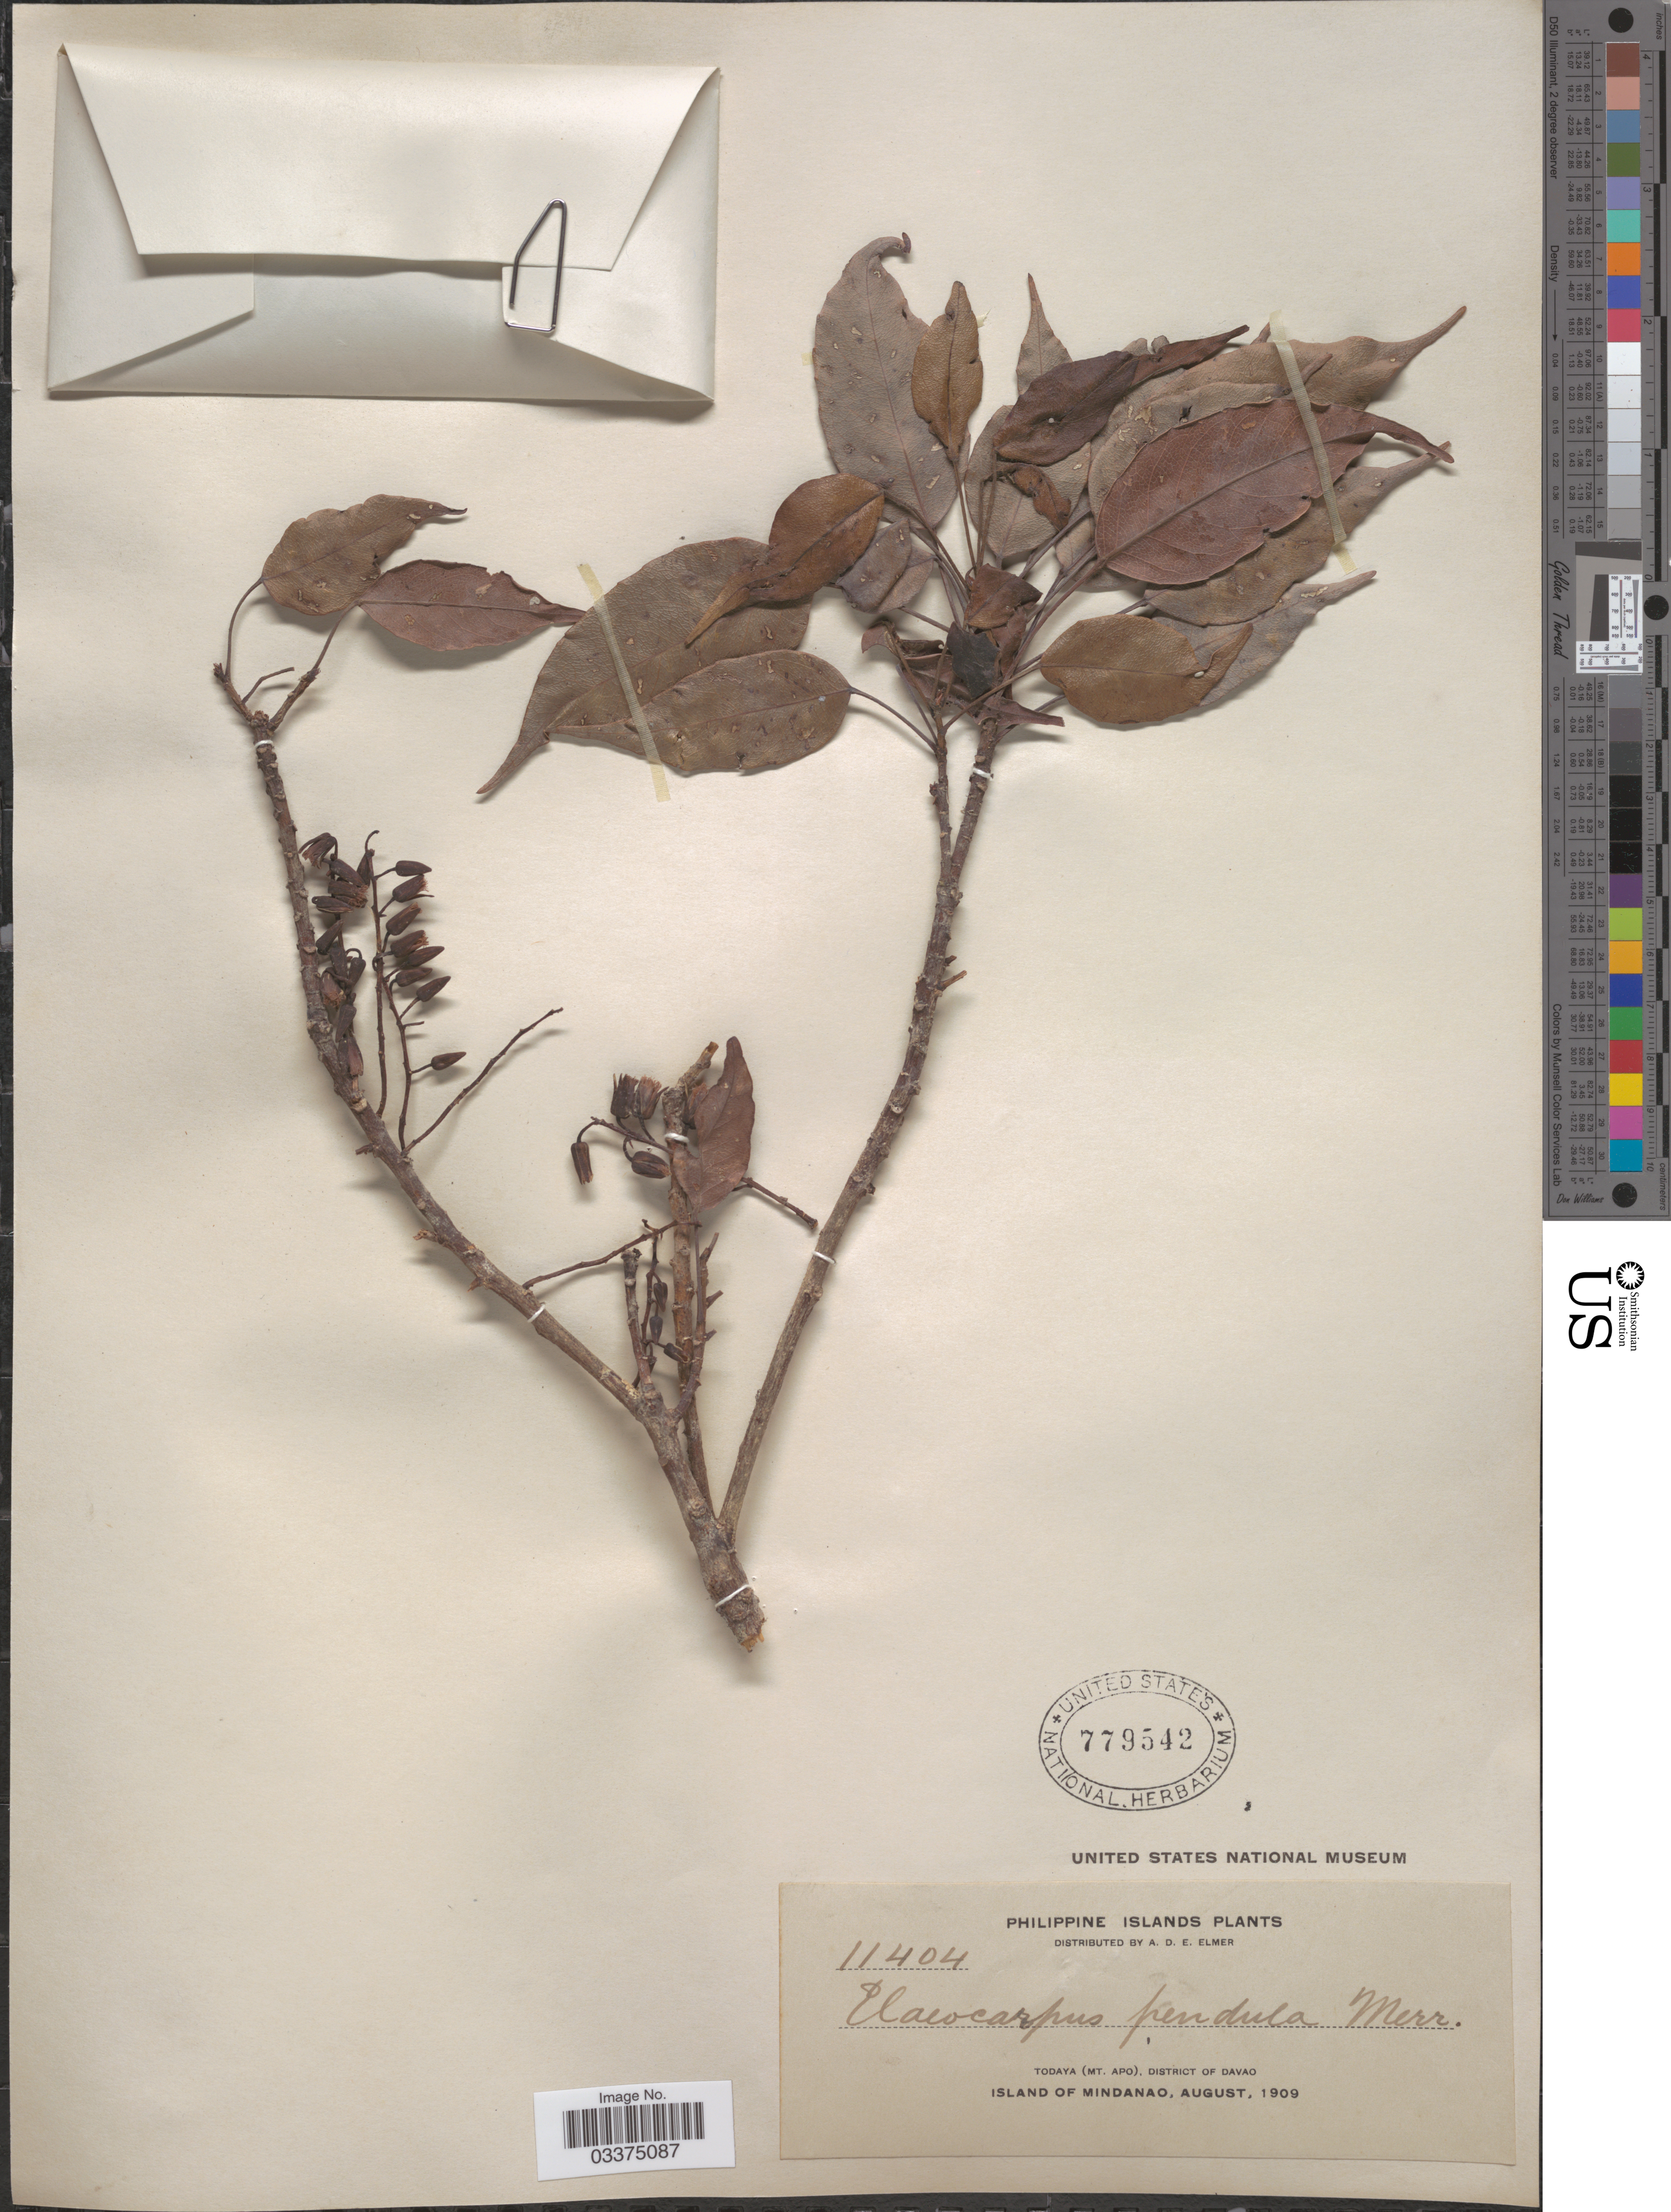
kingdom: Plantae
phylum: Tracheophyta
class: Magnoliopsida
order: Oxalidales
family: Elaeocarpaceae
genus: Elaeocarpus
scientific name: Elaeocarpus pendulus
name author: Merr.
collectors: A. D. E. Elmer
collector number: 11404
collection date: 1909-08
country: Philippines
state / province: Davao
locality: Todaya (Mt. Apo), District of Davao. Island of Mindanao.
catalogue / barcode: US 779542